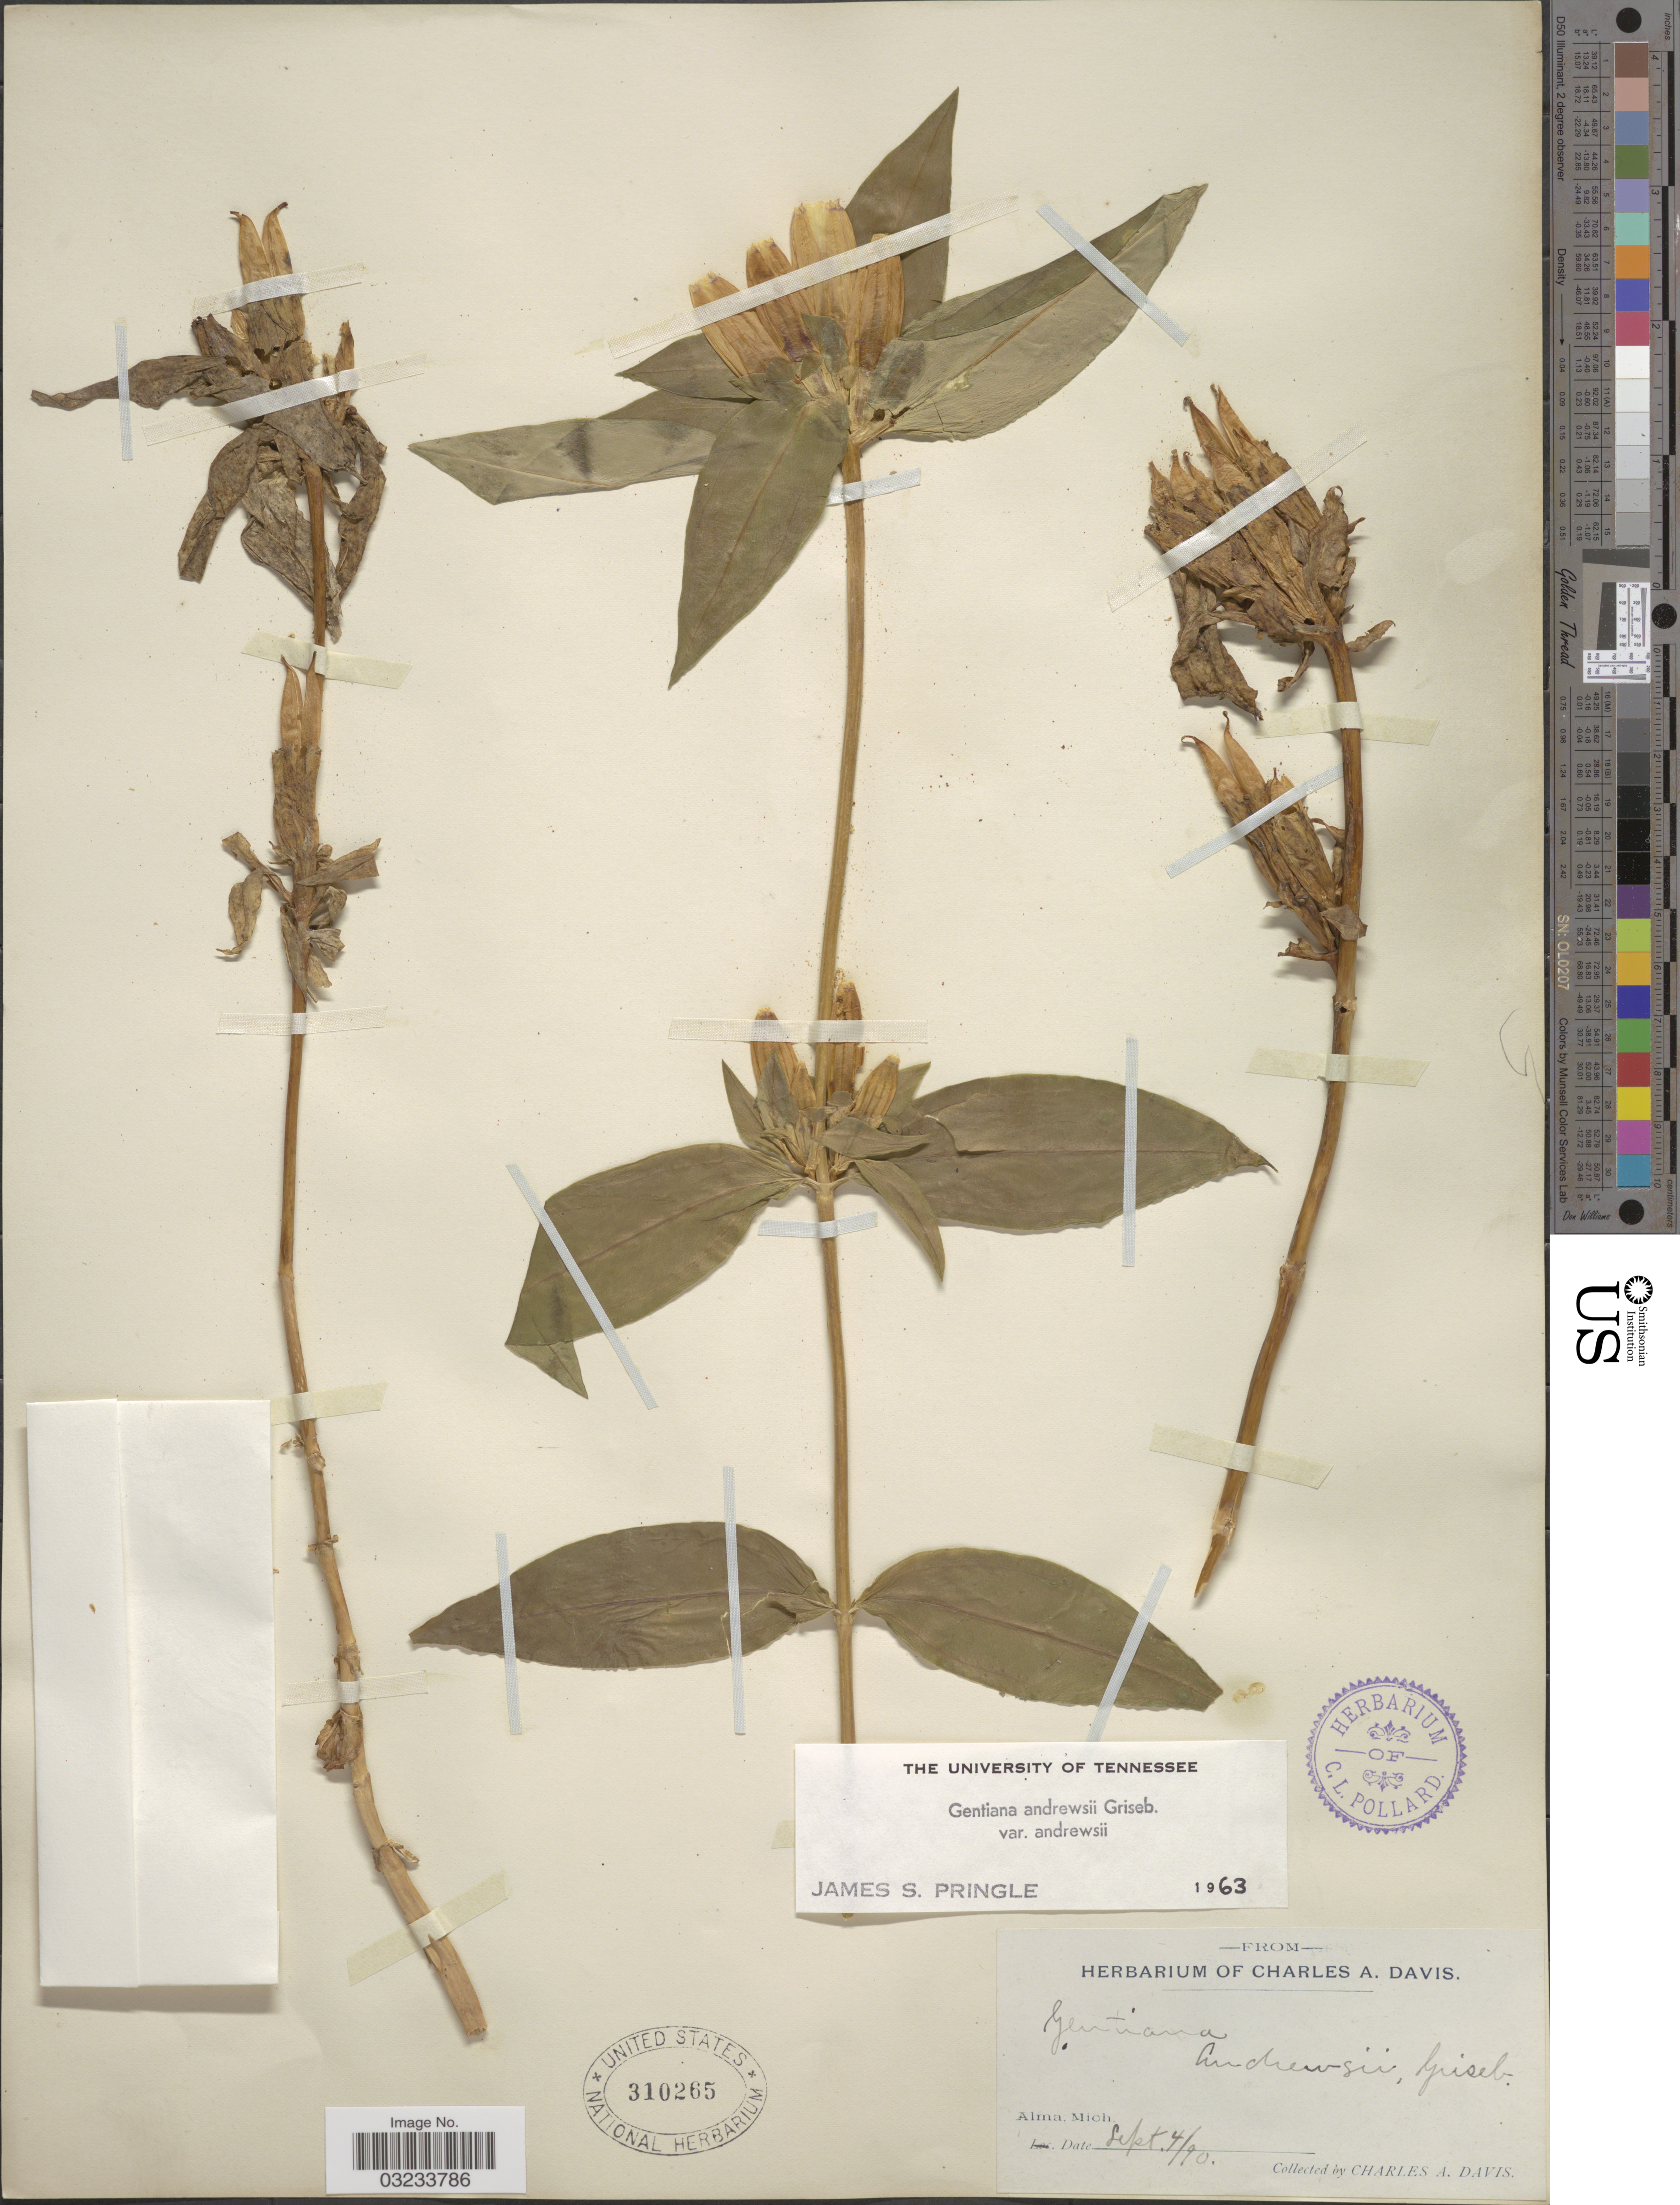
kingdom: Plantae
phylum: Tracheophyta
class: Magnoliopsida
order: Gentianales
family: Gentianaceae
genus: Gentiana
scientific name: Gentiana andrewsii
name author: Griseb.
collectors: C. Davis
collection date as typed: Transcribed d/m/y: 4/9/90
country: United States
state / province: Michigan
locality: Alma.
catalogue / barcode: US 310265